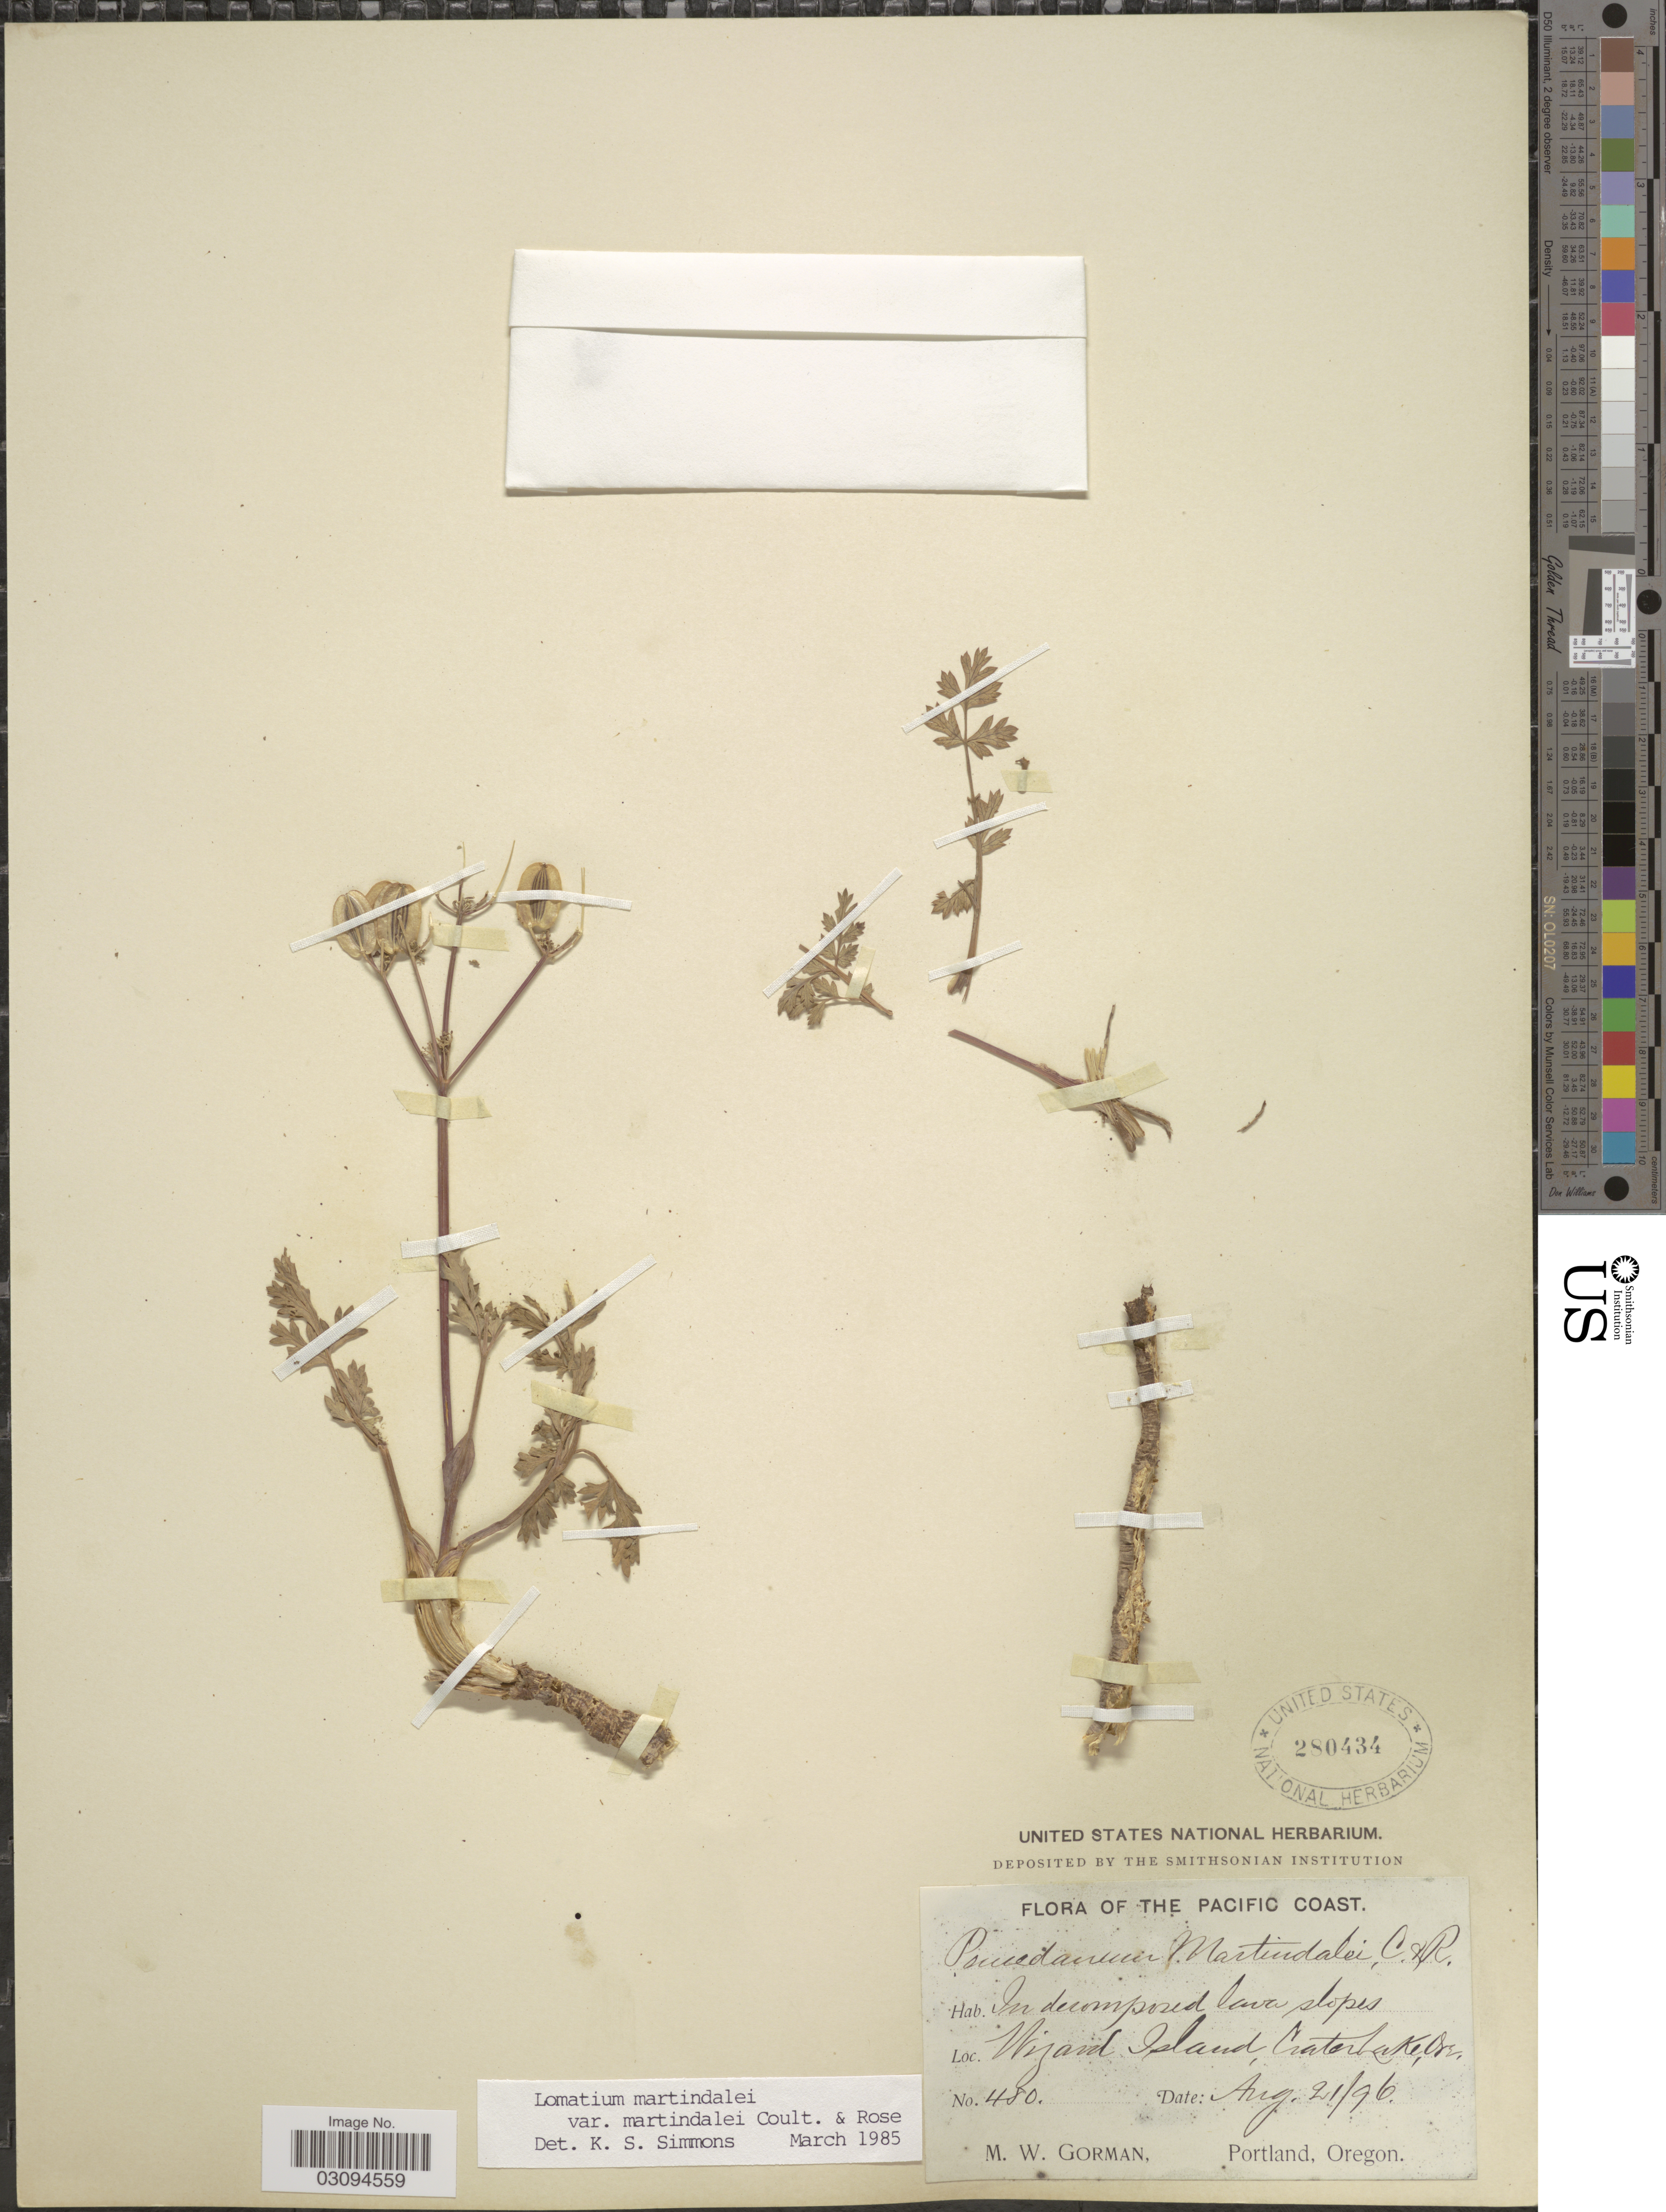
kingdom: Plantae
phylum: Tracheophyta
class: Magnoliopsida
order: Apiales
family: Apiaceae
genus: Lomatium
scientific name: Lomatium martindalei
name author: (J.M. Coult. & Rose) J.M. Coult. & Rose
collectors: M. W. Gorman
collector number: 480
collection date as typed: Transcribed d/m/y: 21/8/96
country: United States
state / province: Oregon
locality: The Pacific Coast. Wizard Island, Crater Lake, Ore.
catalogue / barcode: US 280434